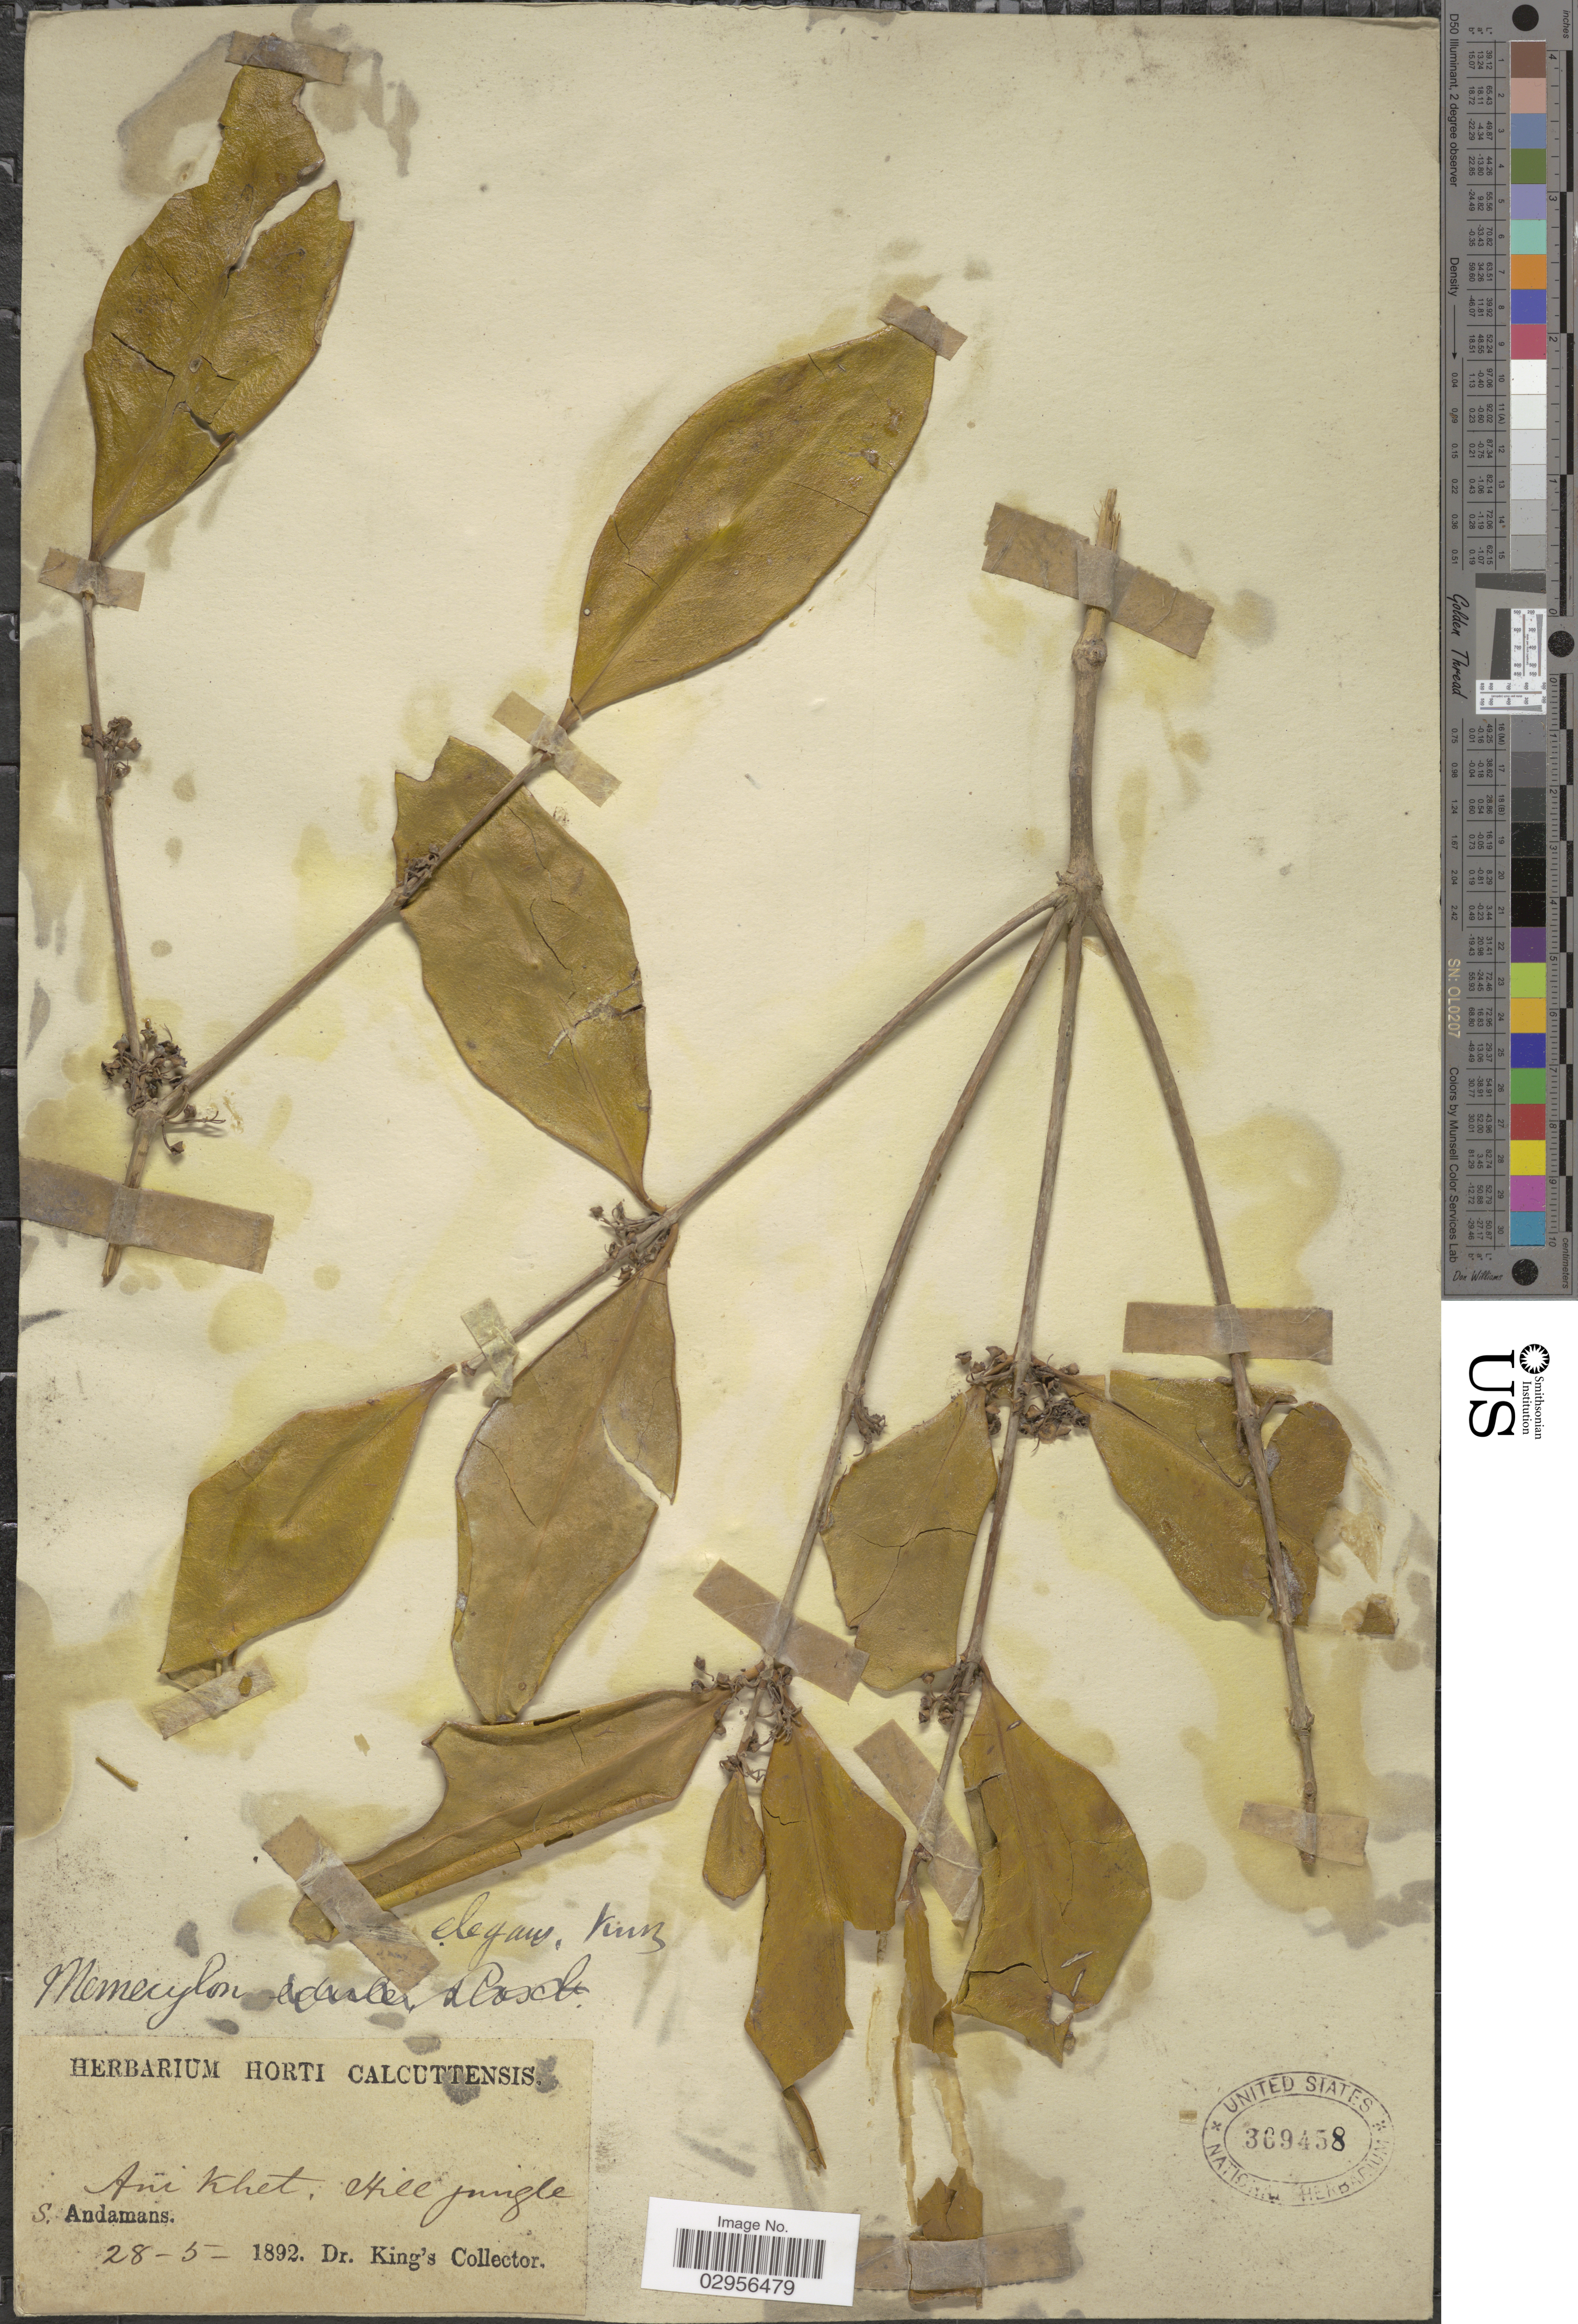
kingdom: Plantae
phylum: Tracheophyta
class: Magnoliopsida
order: Myrtales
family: Melastomataceae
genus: Memecylon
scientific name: Memecylon elegans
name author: Kurz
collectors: Dr. King's collector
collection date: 1892-05-28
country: India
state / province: Andaman and Nicobar Islands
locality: S. Andamans. Ani Khet. Hill jungle.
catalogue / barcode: US 369458